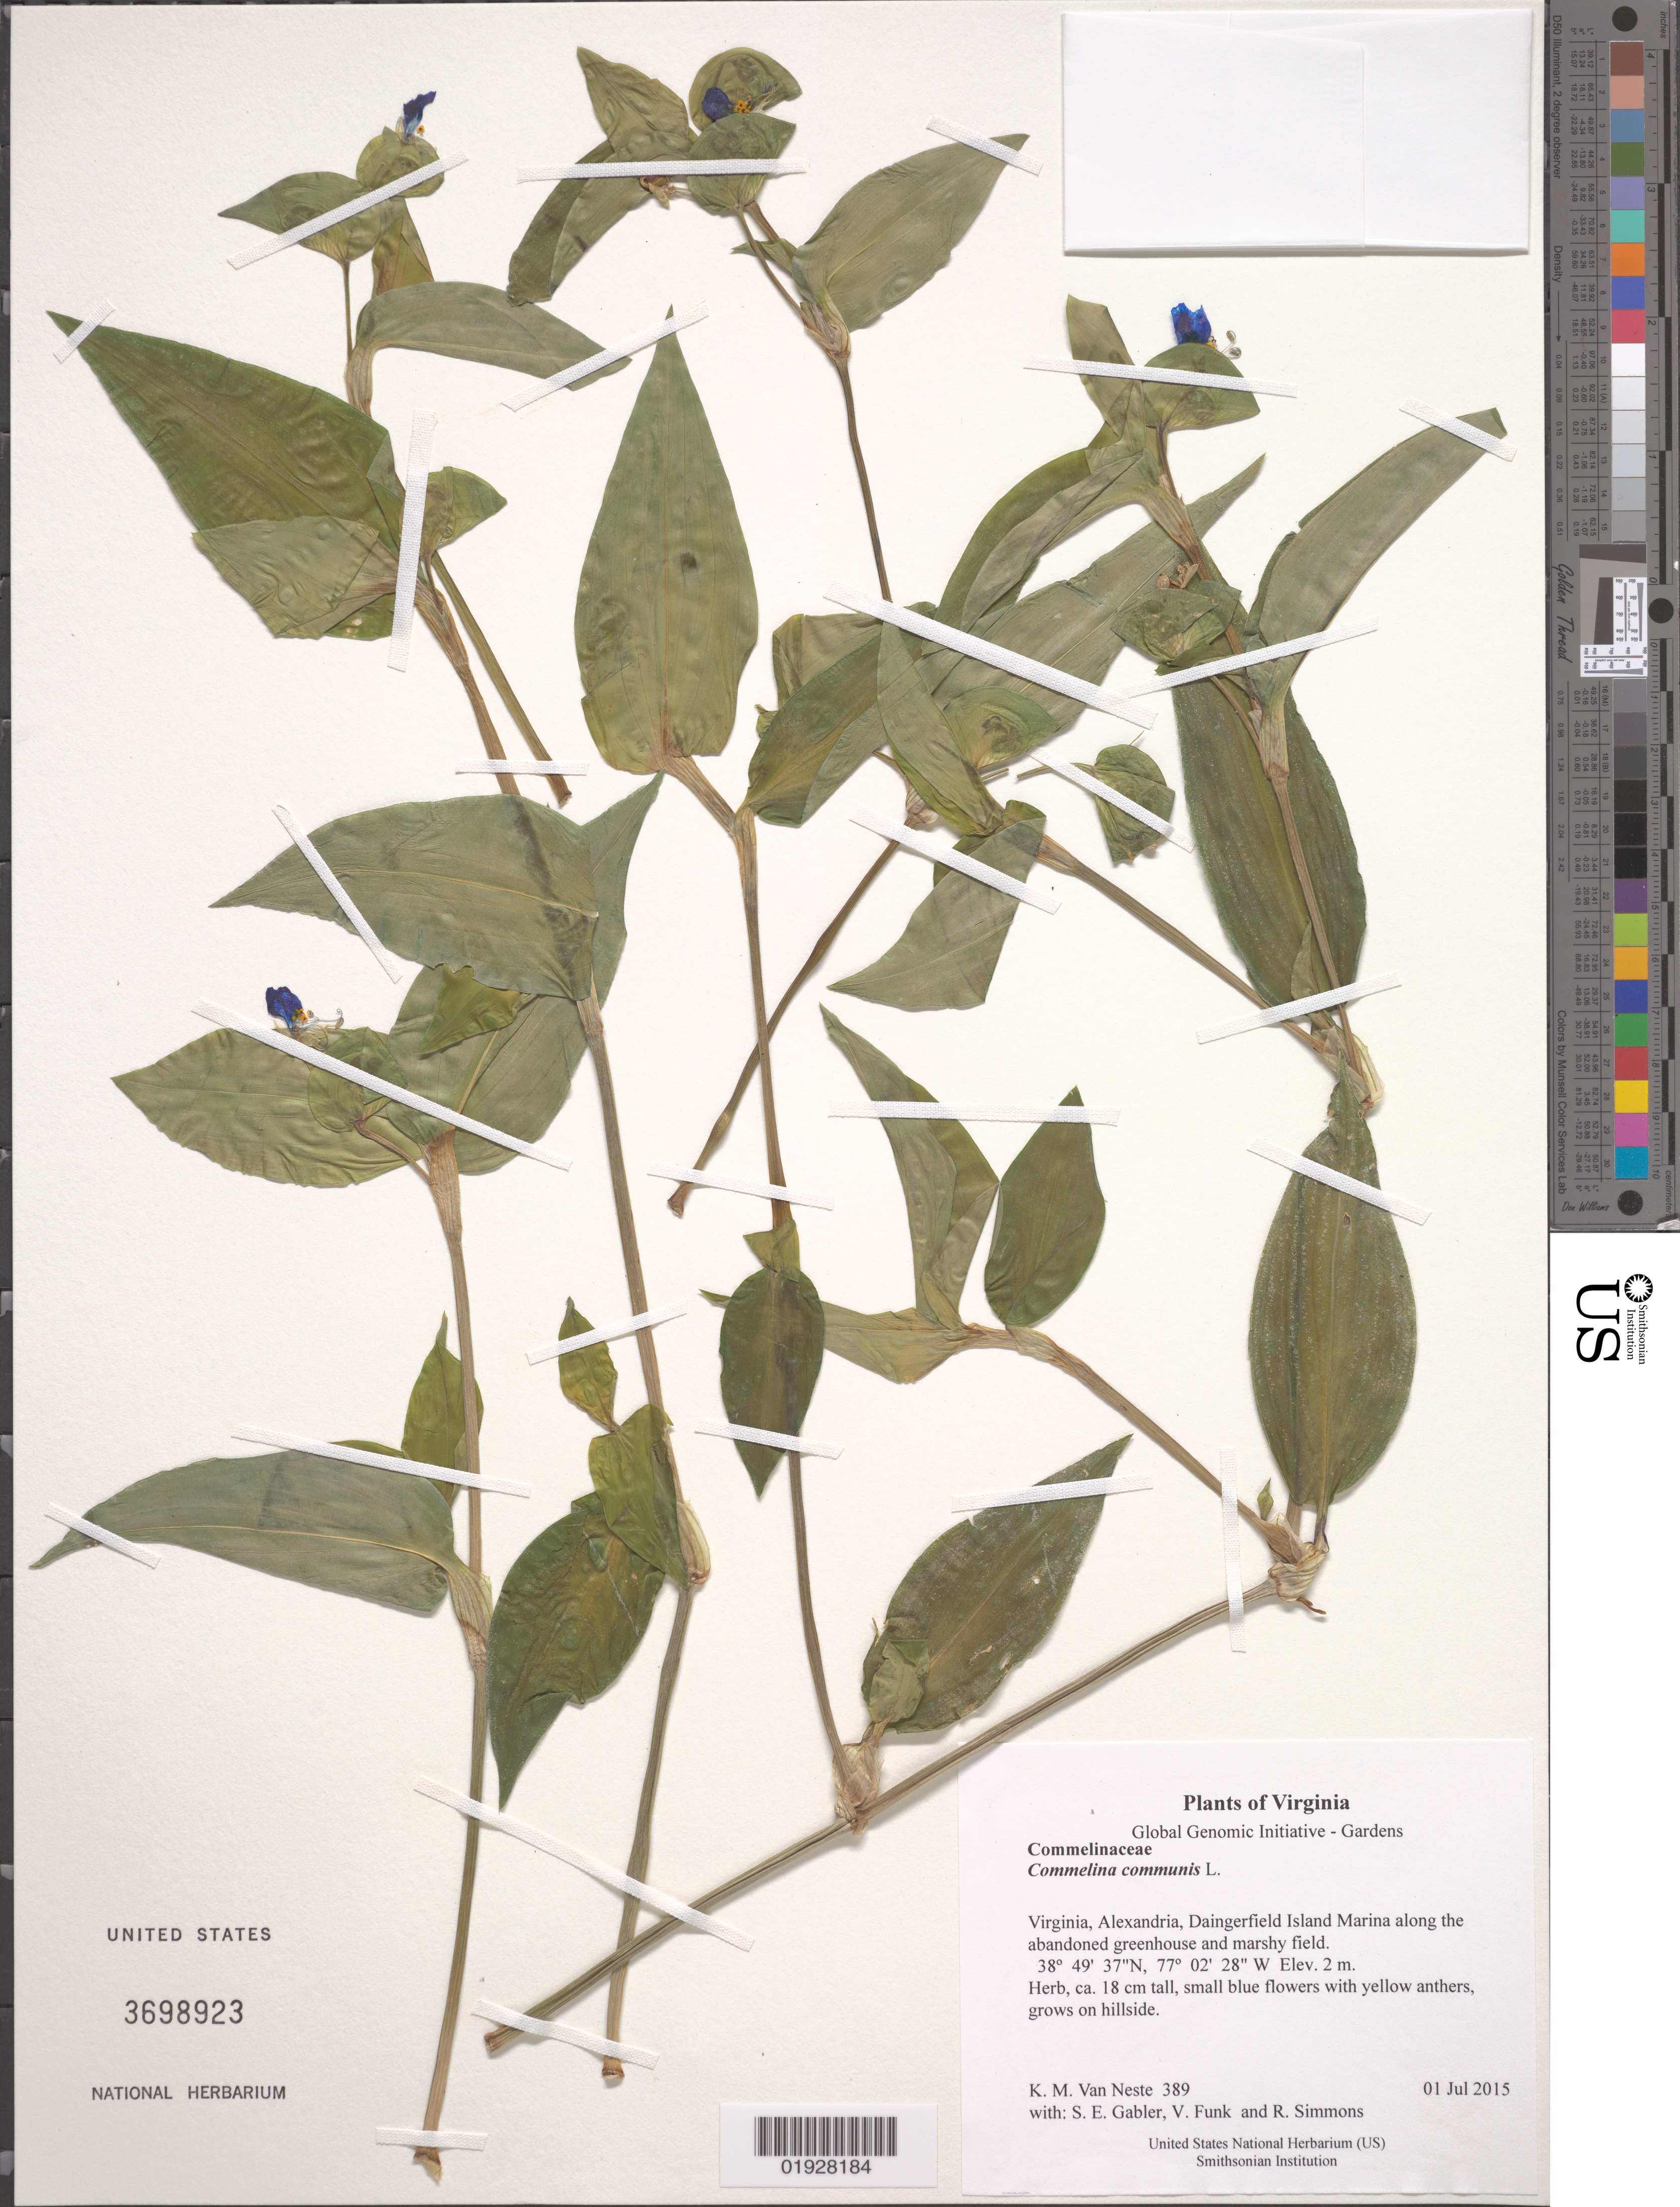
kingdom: Plantae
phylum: Tracheophyta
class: Liliopsida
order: Commelinales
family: Commelinaceae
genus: Commelina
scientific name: Commelina communis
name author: L.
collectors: K. M. Van Neste, S. E. Gabler, V. Funk & R. Simmons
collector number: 389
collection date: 2015-07-01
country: United States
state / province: Virginia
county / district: City of Alexandria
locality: Daingerfield Island Marina along the abandoned greenhouse and marshy field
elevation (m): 2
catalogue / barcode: US 3698923